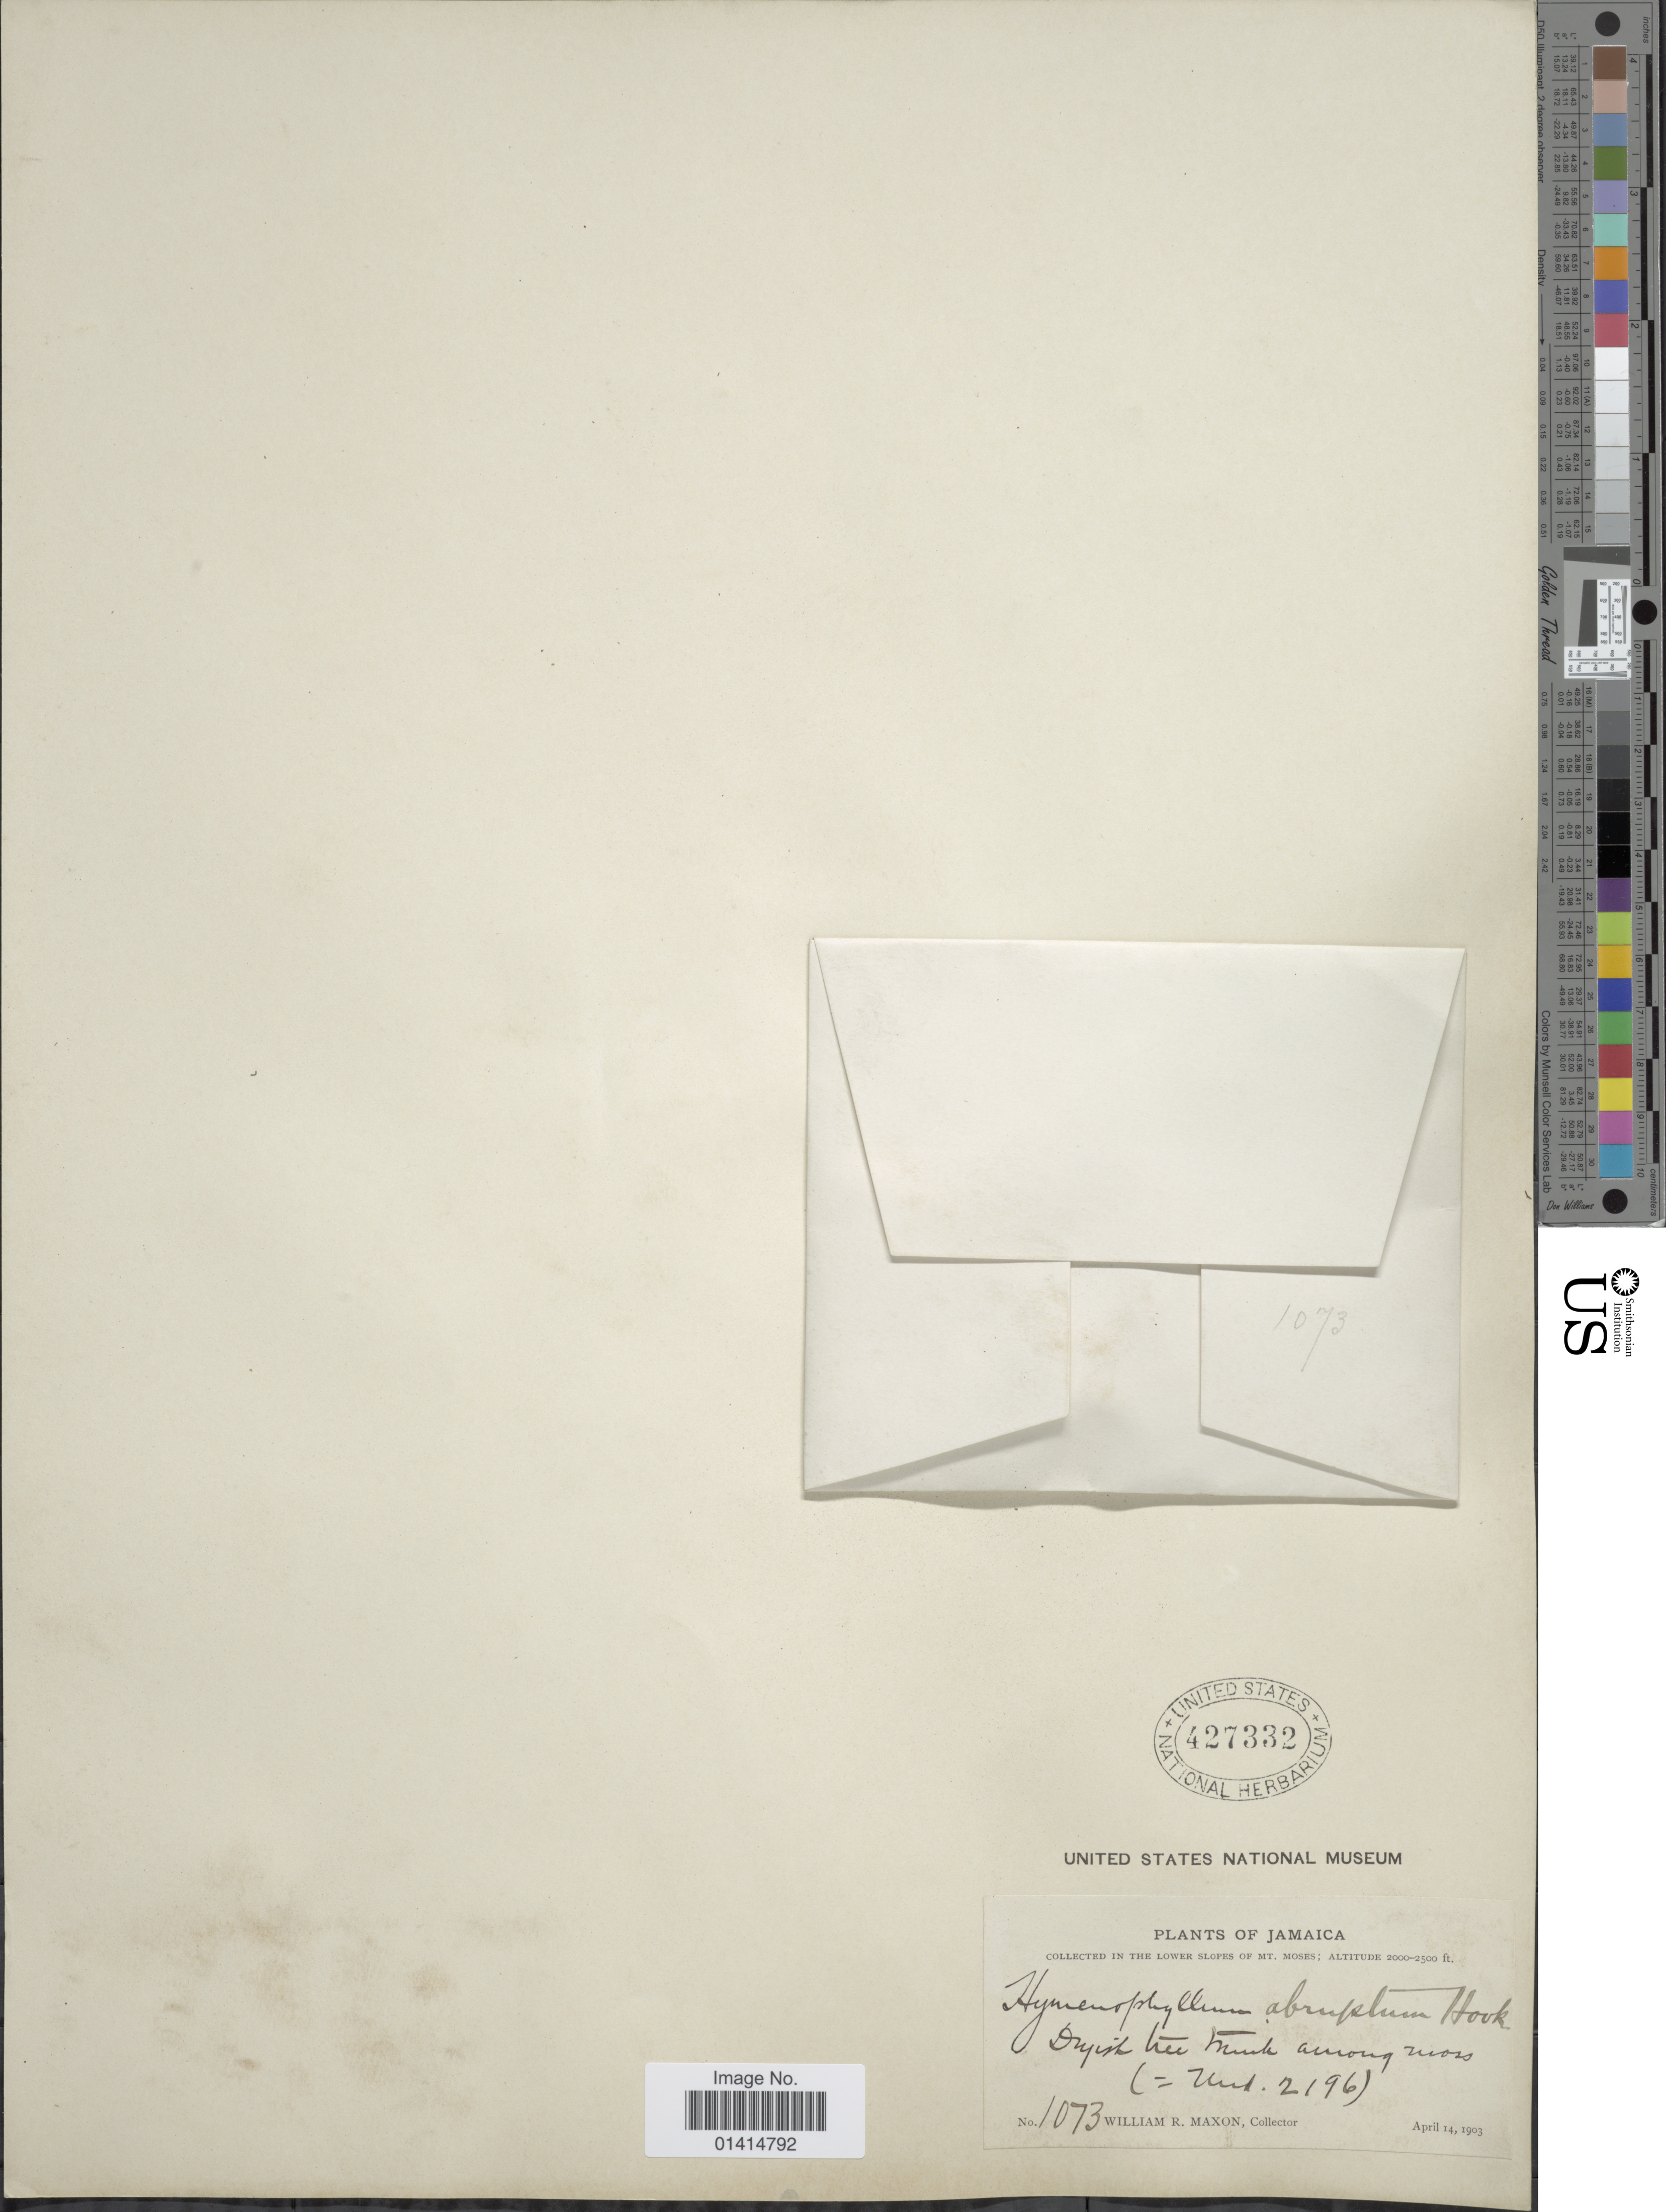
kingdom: Plantae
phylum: Tracheophyta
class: Polypodiopsida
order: Hymenophyllales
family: Hymenophyllaceae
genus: Hymenophyllum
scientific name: Hymenophyllum abruptum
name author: Hook.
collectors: W. R. Maxon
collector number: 1073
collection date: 1903-04-14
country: Jamaica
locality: In the lower slopes of Mt Moses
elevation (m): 610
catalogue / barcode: US 427332